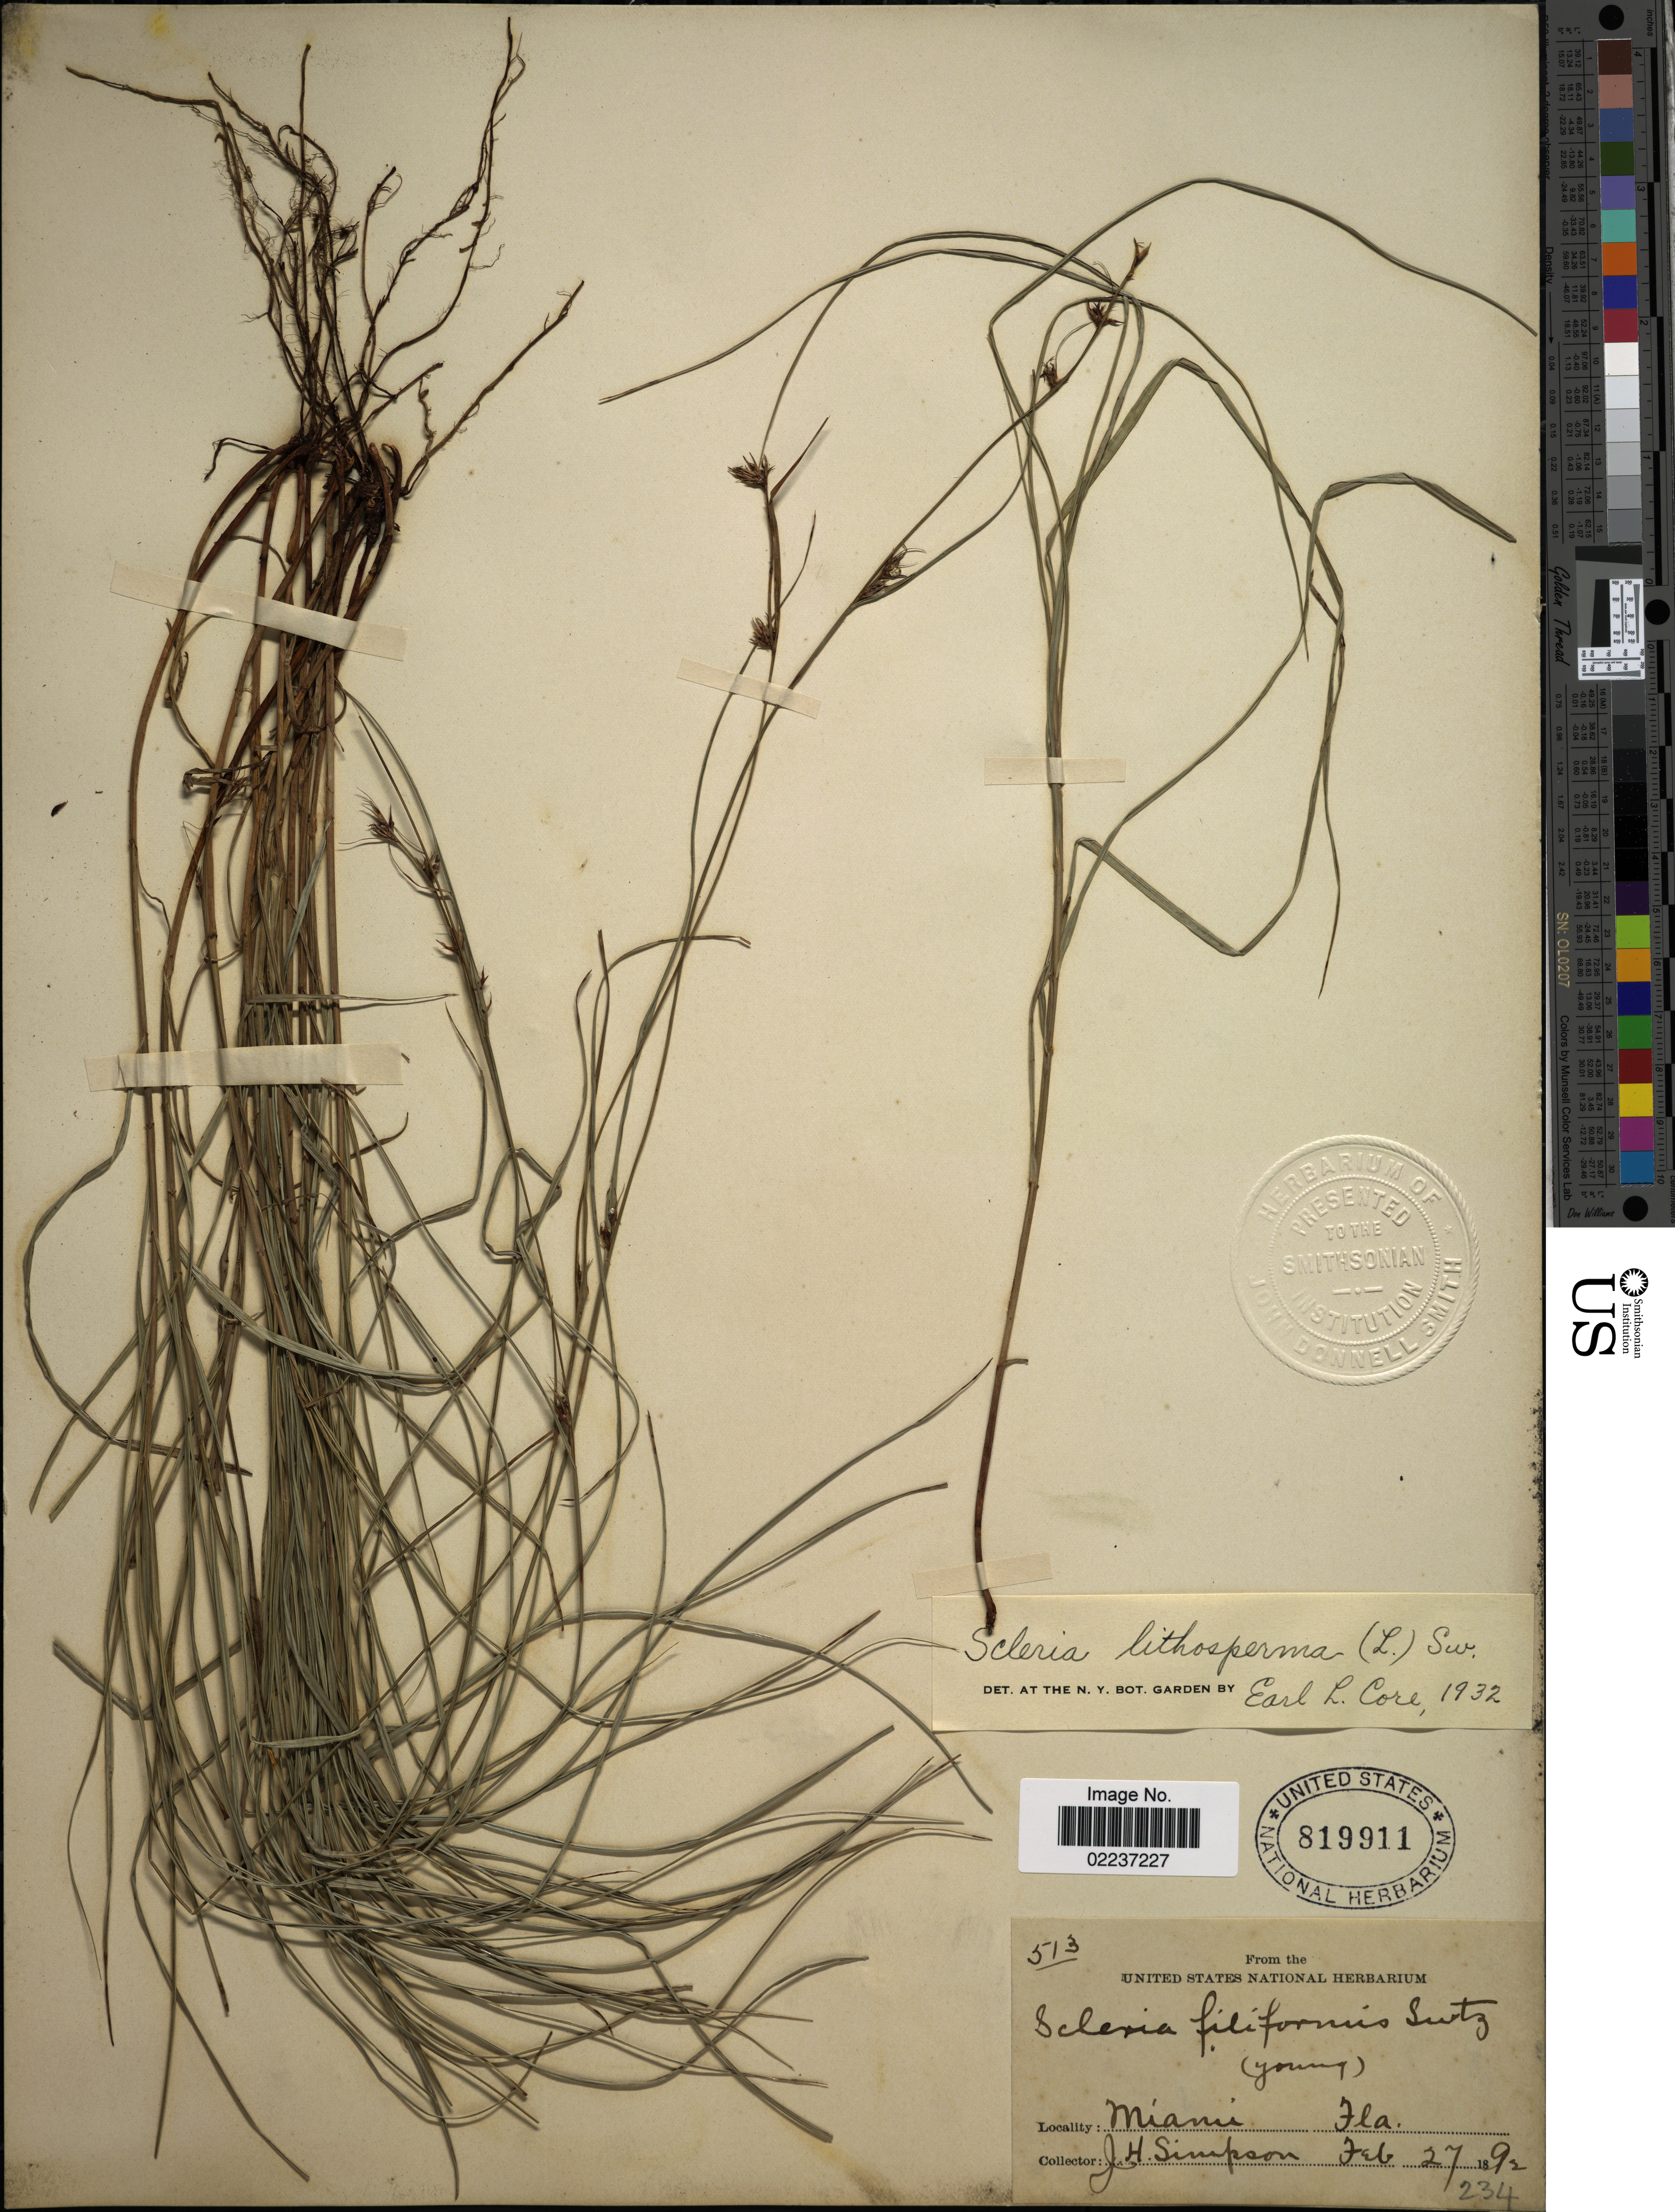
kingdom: Plantae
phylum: Tracheophyta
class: Liliopsida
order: Poales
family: Cyperaceae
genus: Scleria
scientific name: Scleria lithosperma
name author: (L.) Sw.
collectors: J. H. Simpson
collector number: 513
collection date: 1892-02-27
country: United States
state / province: Florida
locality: Miami, Fla.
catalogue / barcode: US 819911